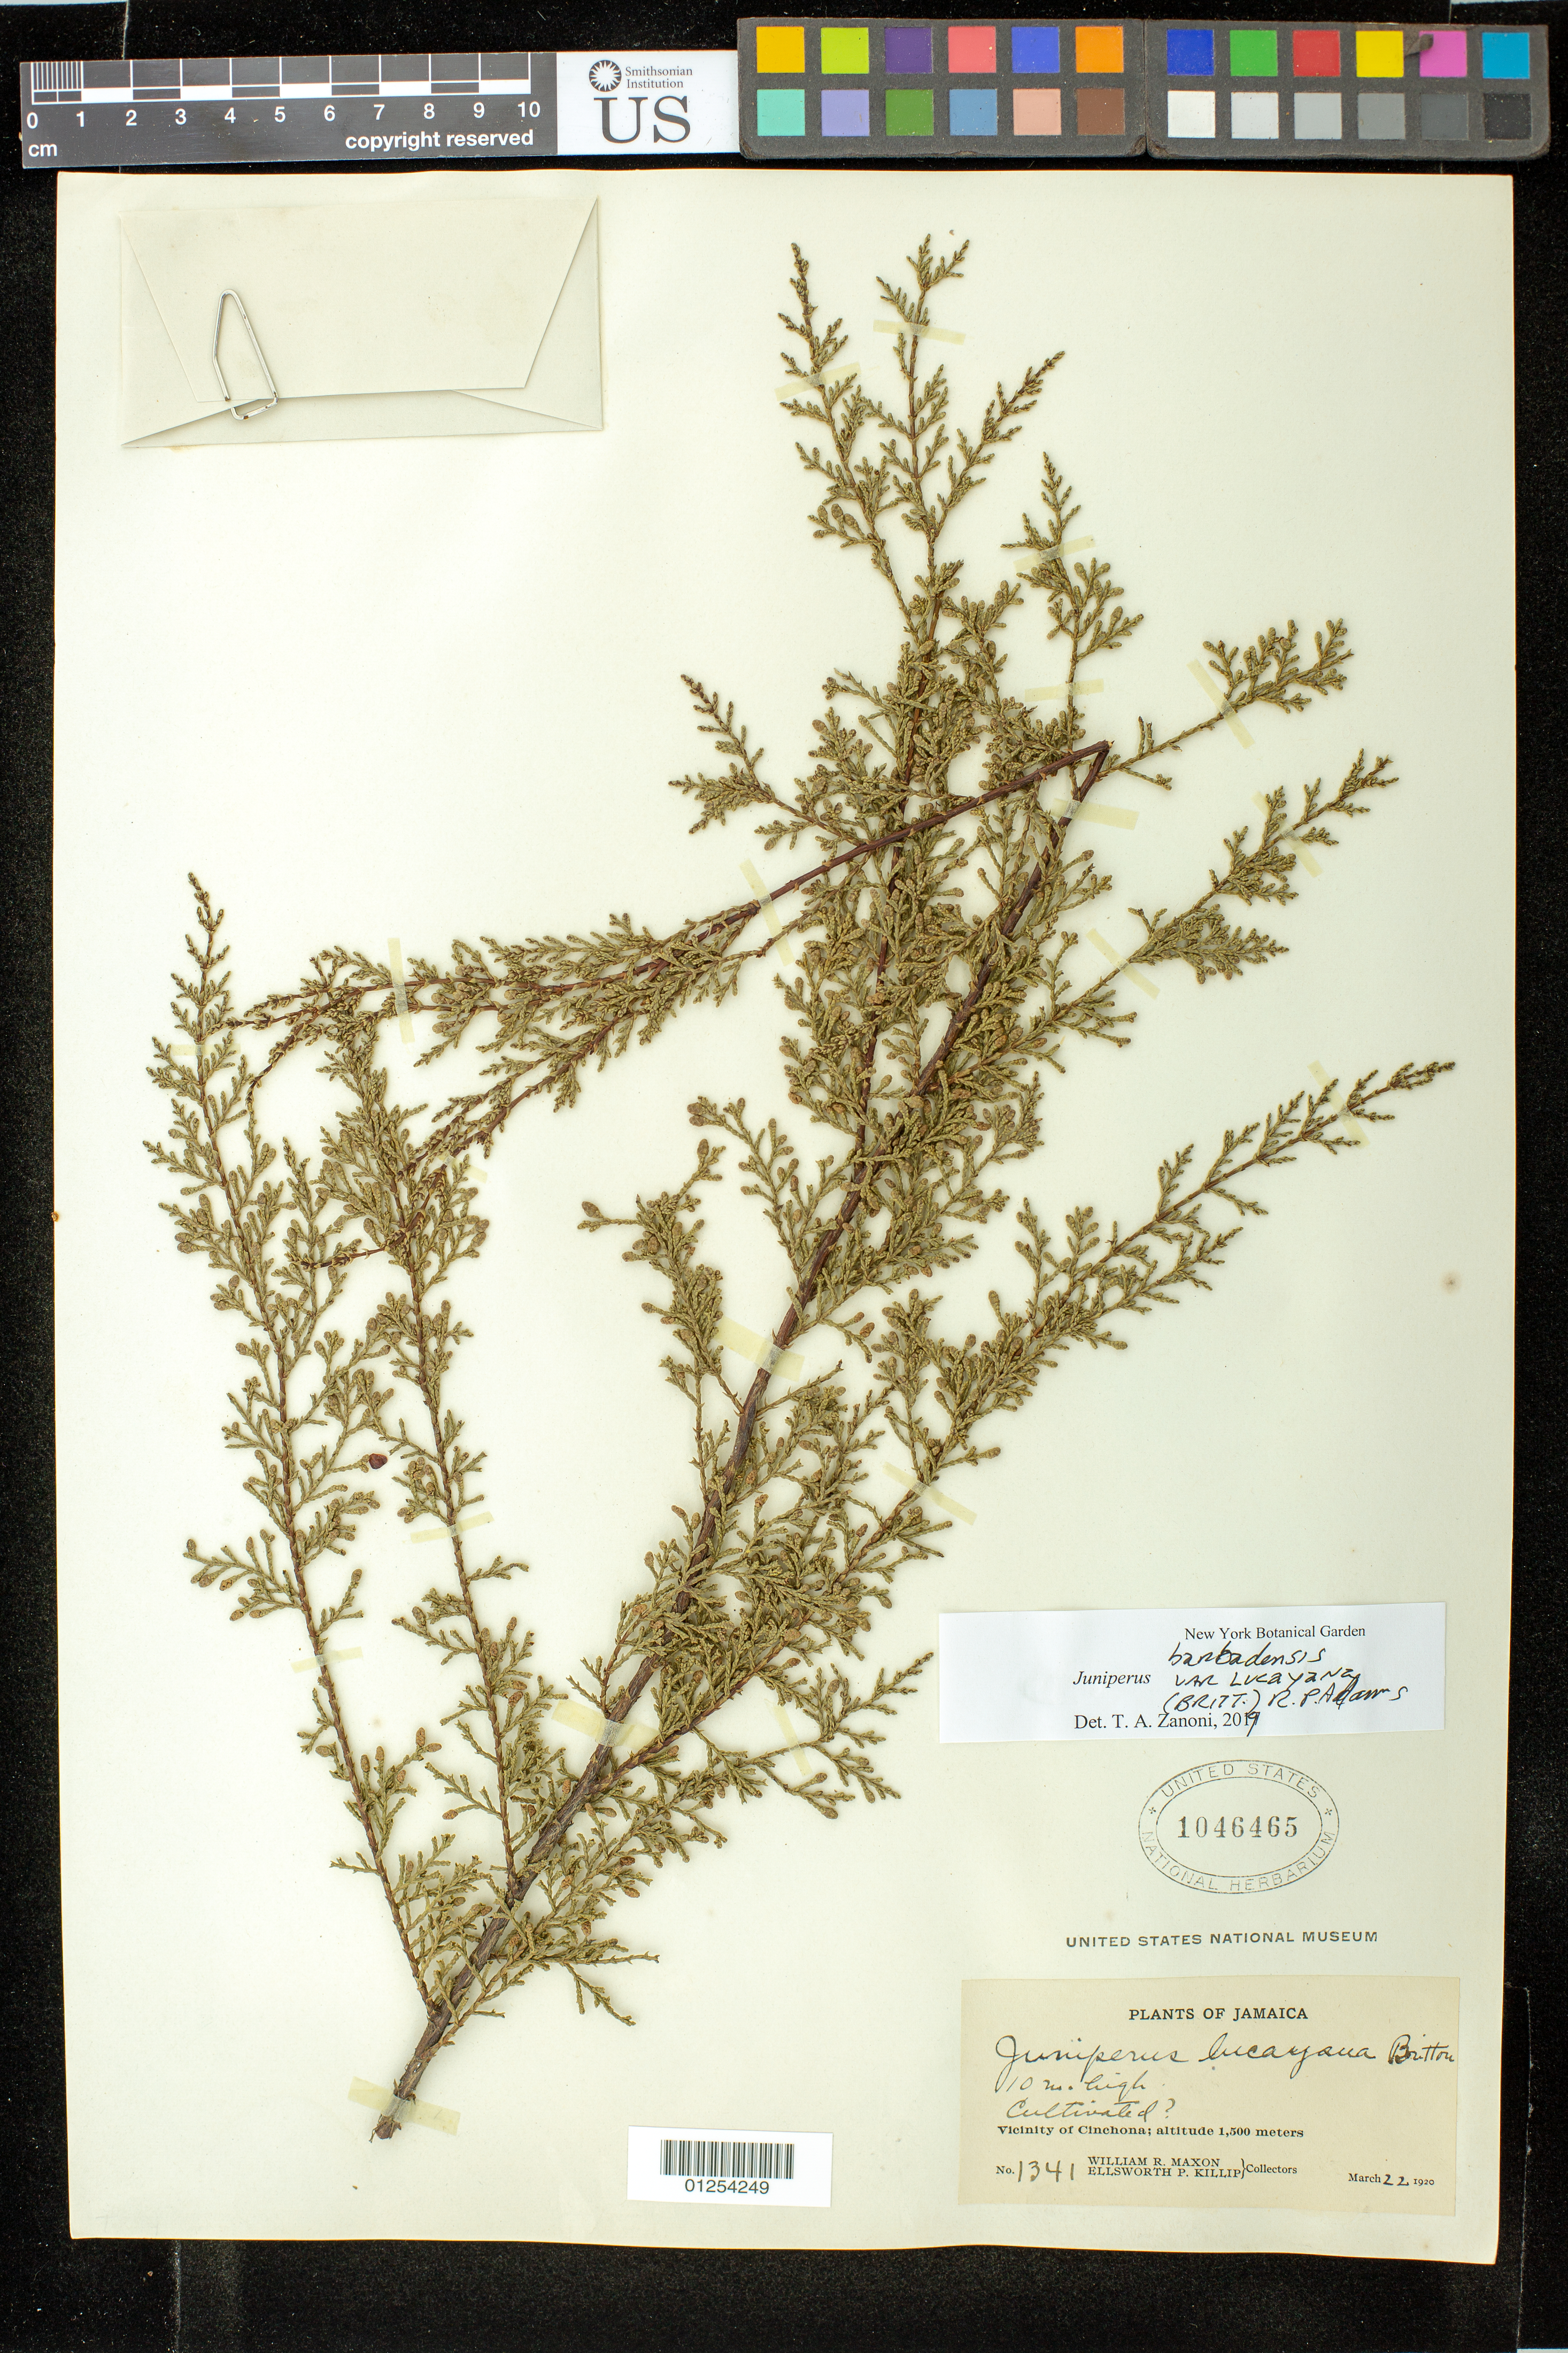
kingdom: Plantae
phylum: Tracheophyta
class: Pinopsida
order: Pinales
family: Cupressaceae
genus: Juniperus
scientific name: Juniperus barbadensis var. lucayana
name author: (Britton) R.P. Adams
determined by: Zanoni, T. A., (NY), New York Botanical Garden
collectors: W. R. Maxon & E. P. Killip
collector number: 1341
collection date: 1920-03-22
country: Jamaica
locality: Cinchona, vicinity.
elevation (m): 1500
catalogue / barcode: US 1046465